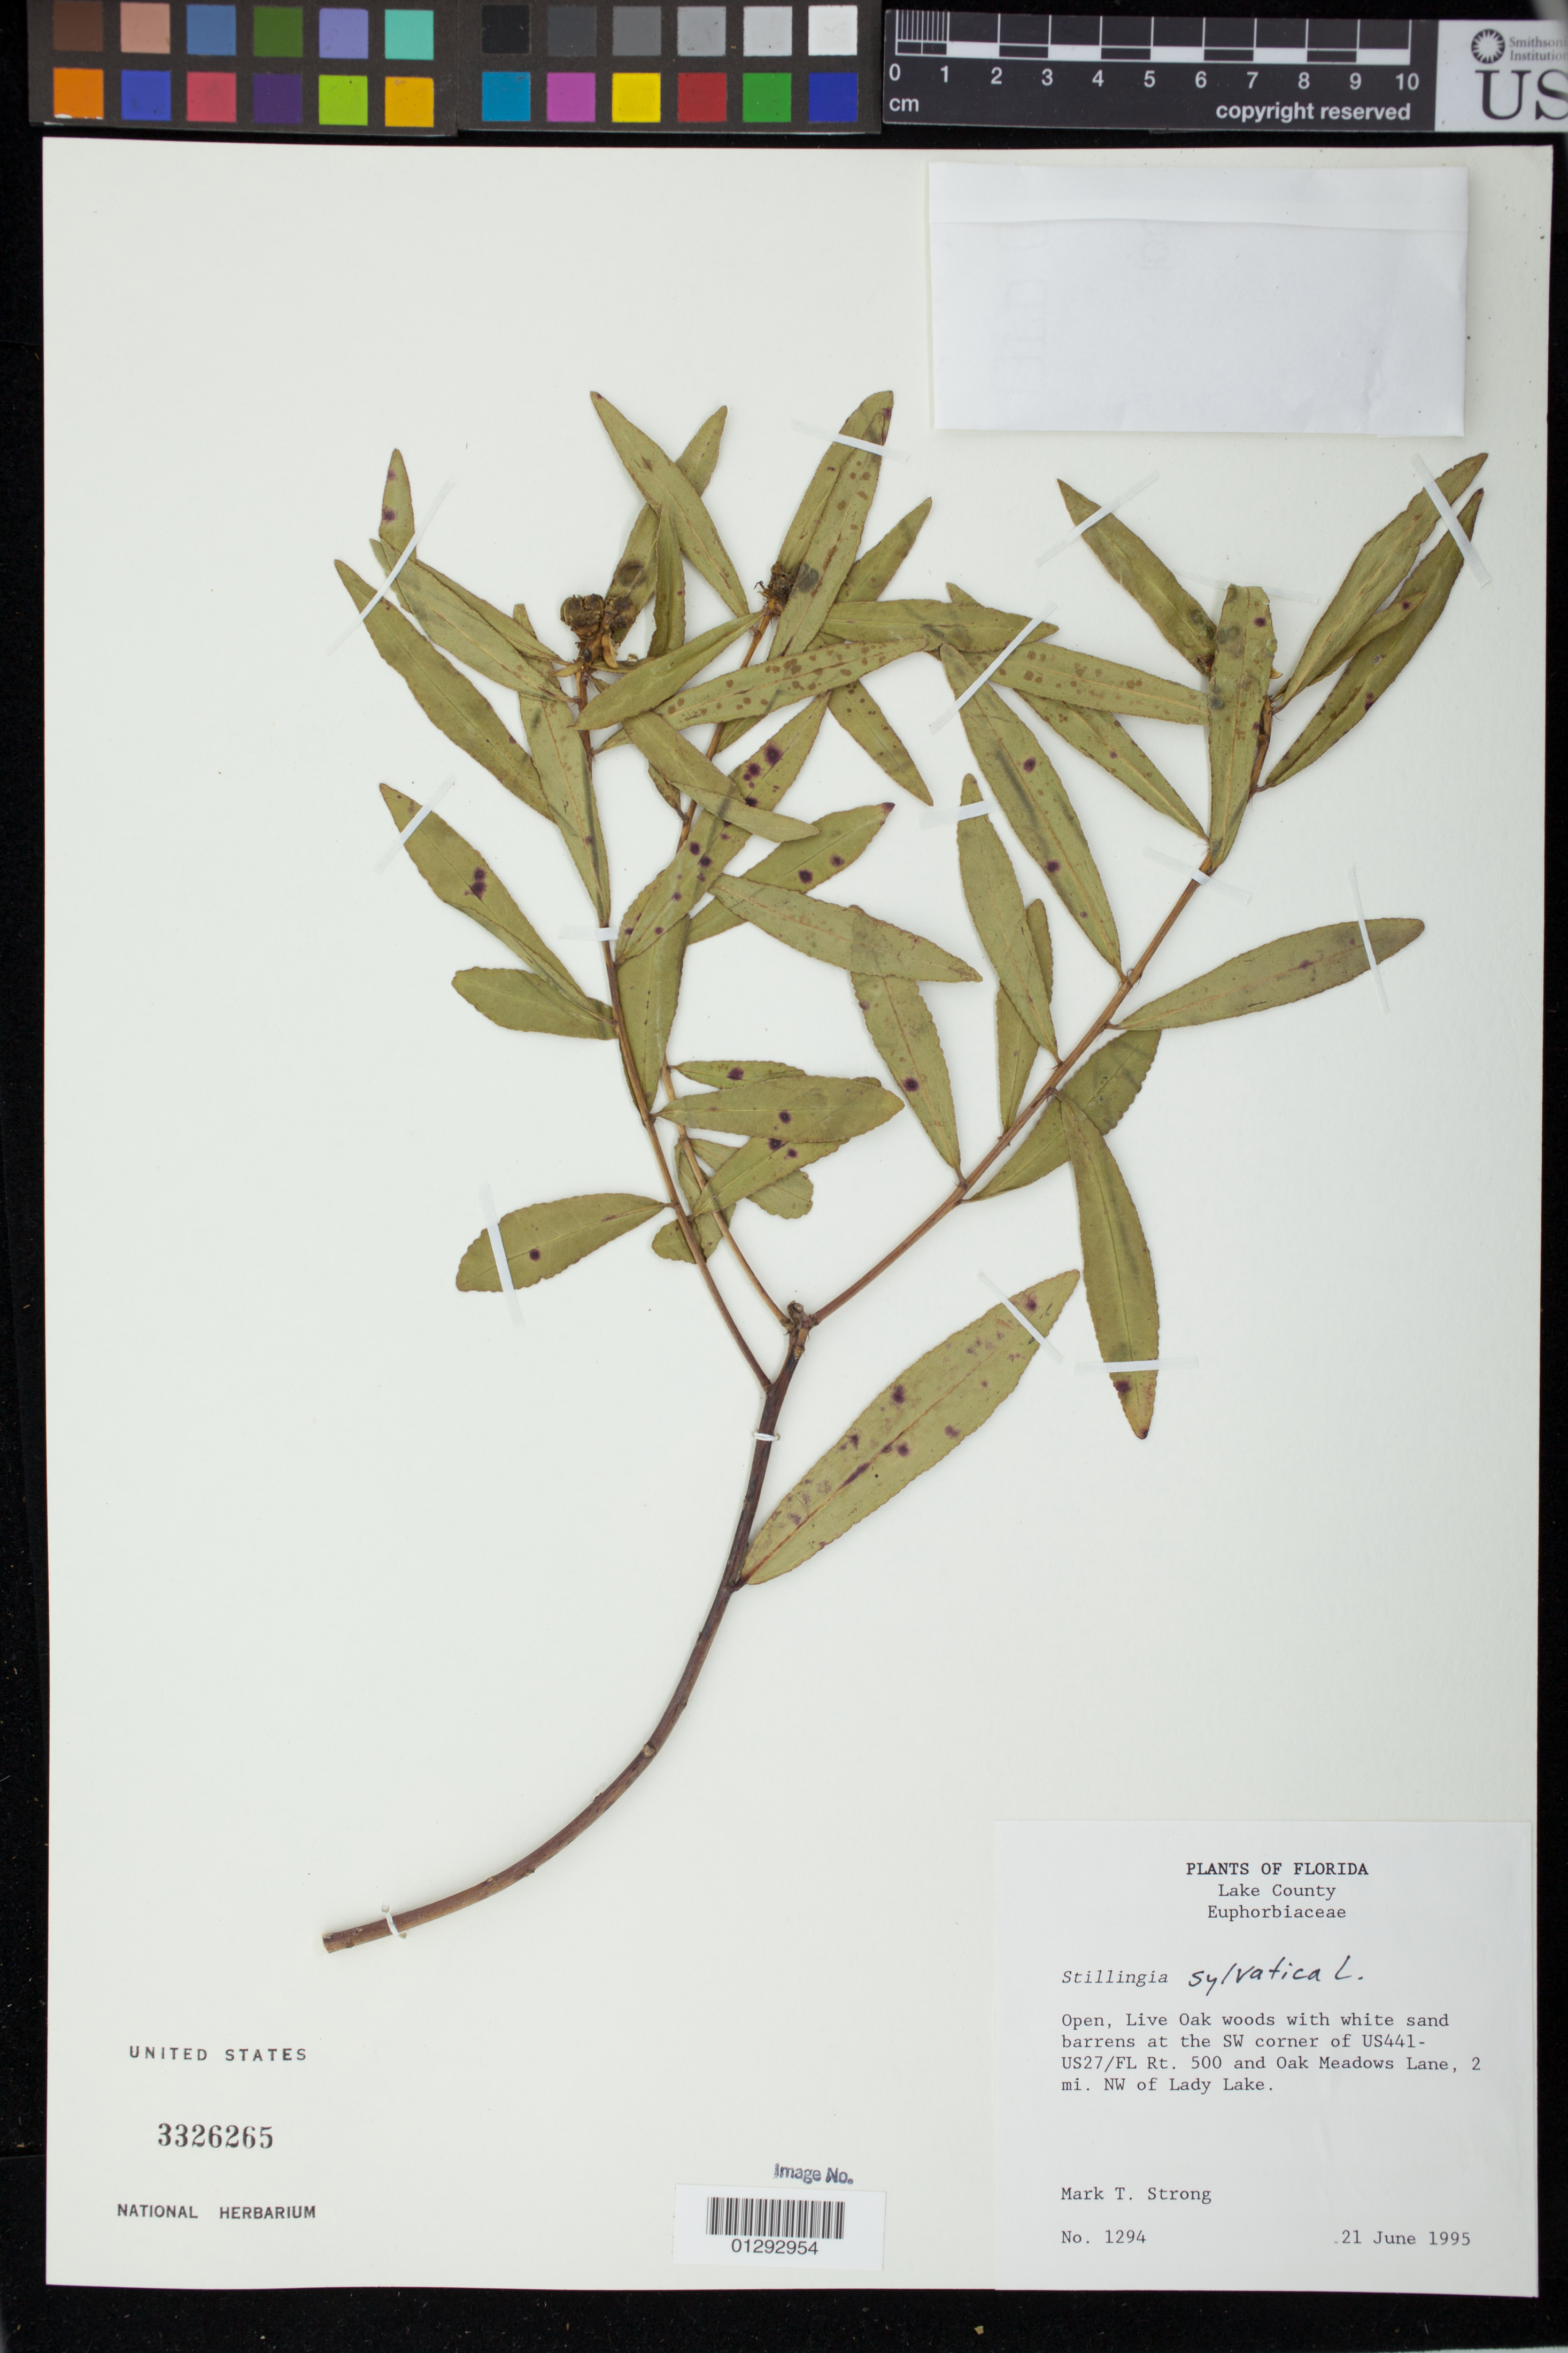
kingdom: Plantae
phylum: Tracheophyta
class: Magnoliopsida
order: Malpighiales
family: Euphorbiaceae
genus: Stillingia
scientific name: Stillingia sylvatica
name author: L.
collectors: M. T. Strong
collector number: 1294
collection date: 1995-06-21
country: United States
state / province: Florida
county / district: Lake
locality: SW corner of US441-US27/FL Rt. 500 and Oak Meadows Lane, 2 mi. NW of Lady Lake.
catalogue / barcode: US 3326265